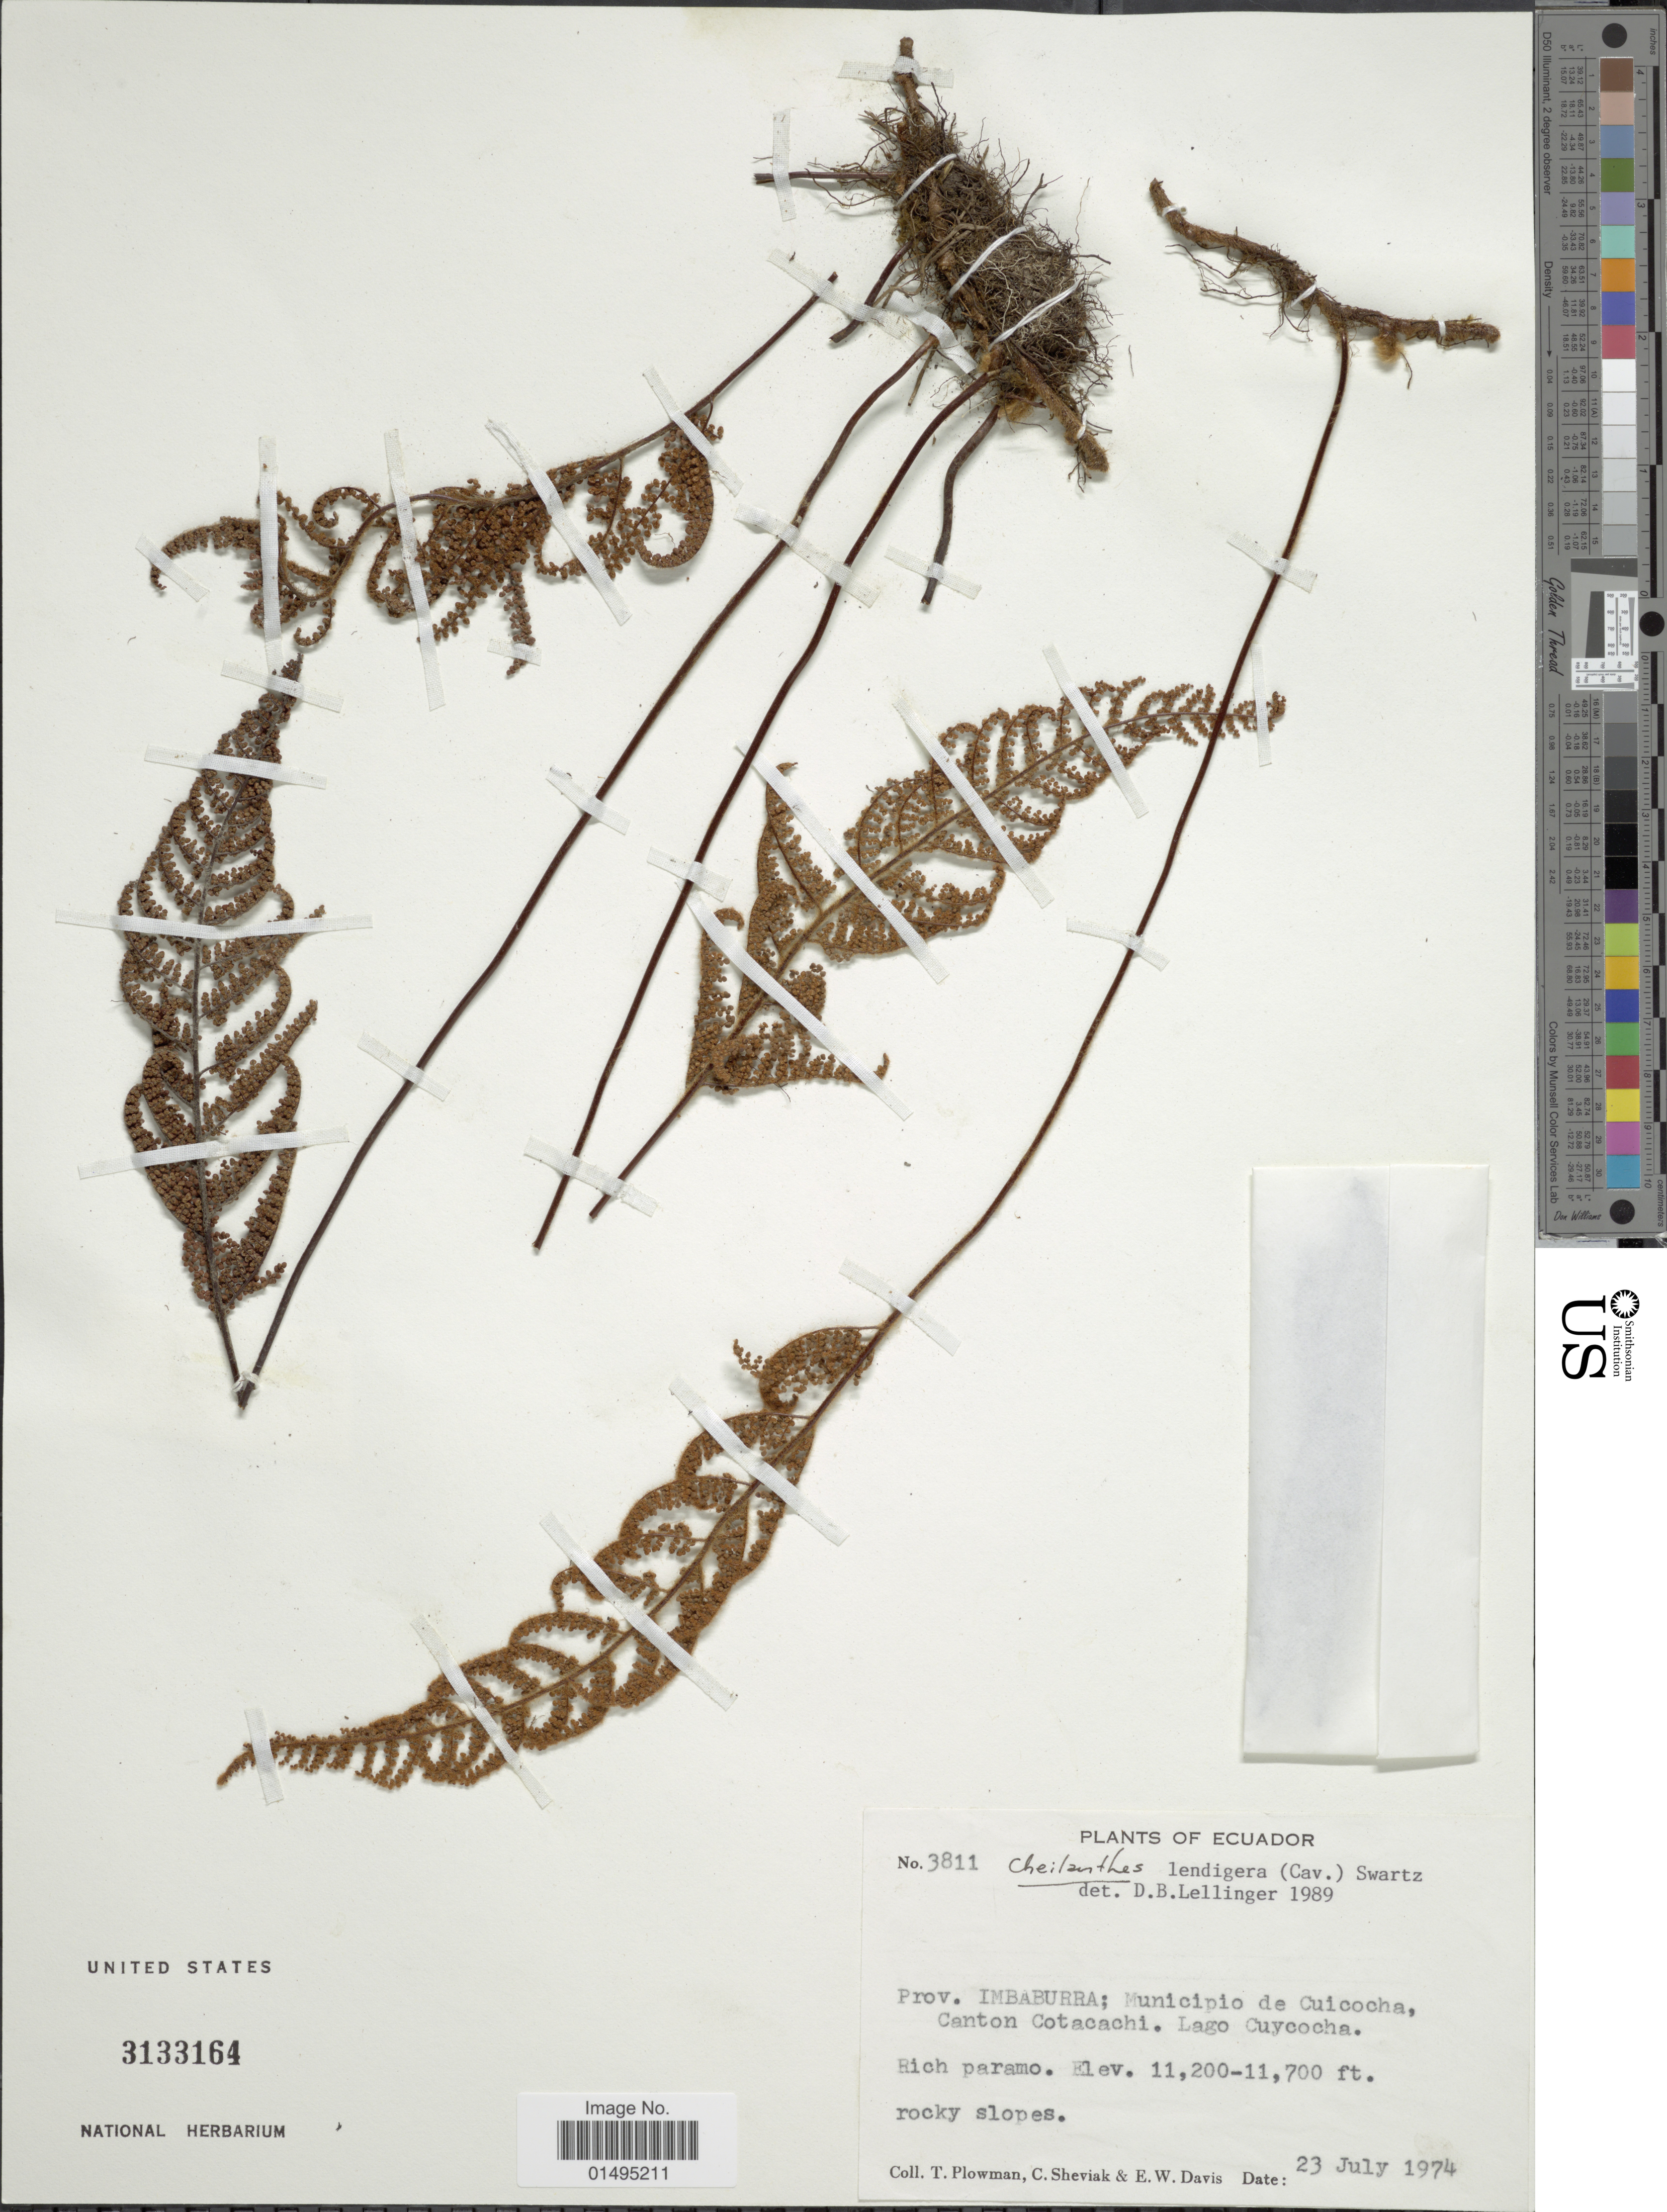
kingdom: Plantae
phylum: Tracheophyta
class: Polypodiopsida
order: Polypodiales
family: Pteridaceae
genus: Myriopteris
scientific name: Myriopteris lendigera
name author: (Cav.) J. Sm.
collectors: T. Plowman, C. J. Sheviak & E. W. Davis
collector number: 3811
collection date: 1974-07-23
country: Ecuador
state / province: Imbabura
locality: Ecuador, Prov. Imbabura; Municipio de Cuicocha, Canton Cotacachi. Lago Cuyococha. Rich paramo, rocky slopes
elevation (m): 3414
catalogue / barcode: US 3133164